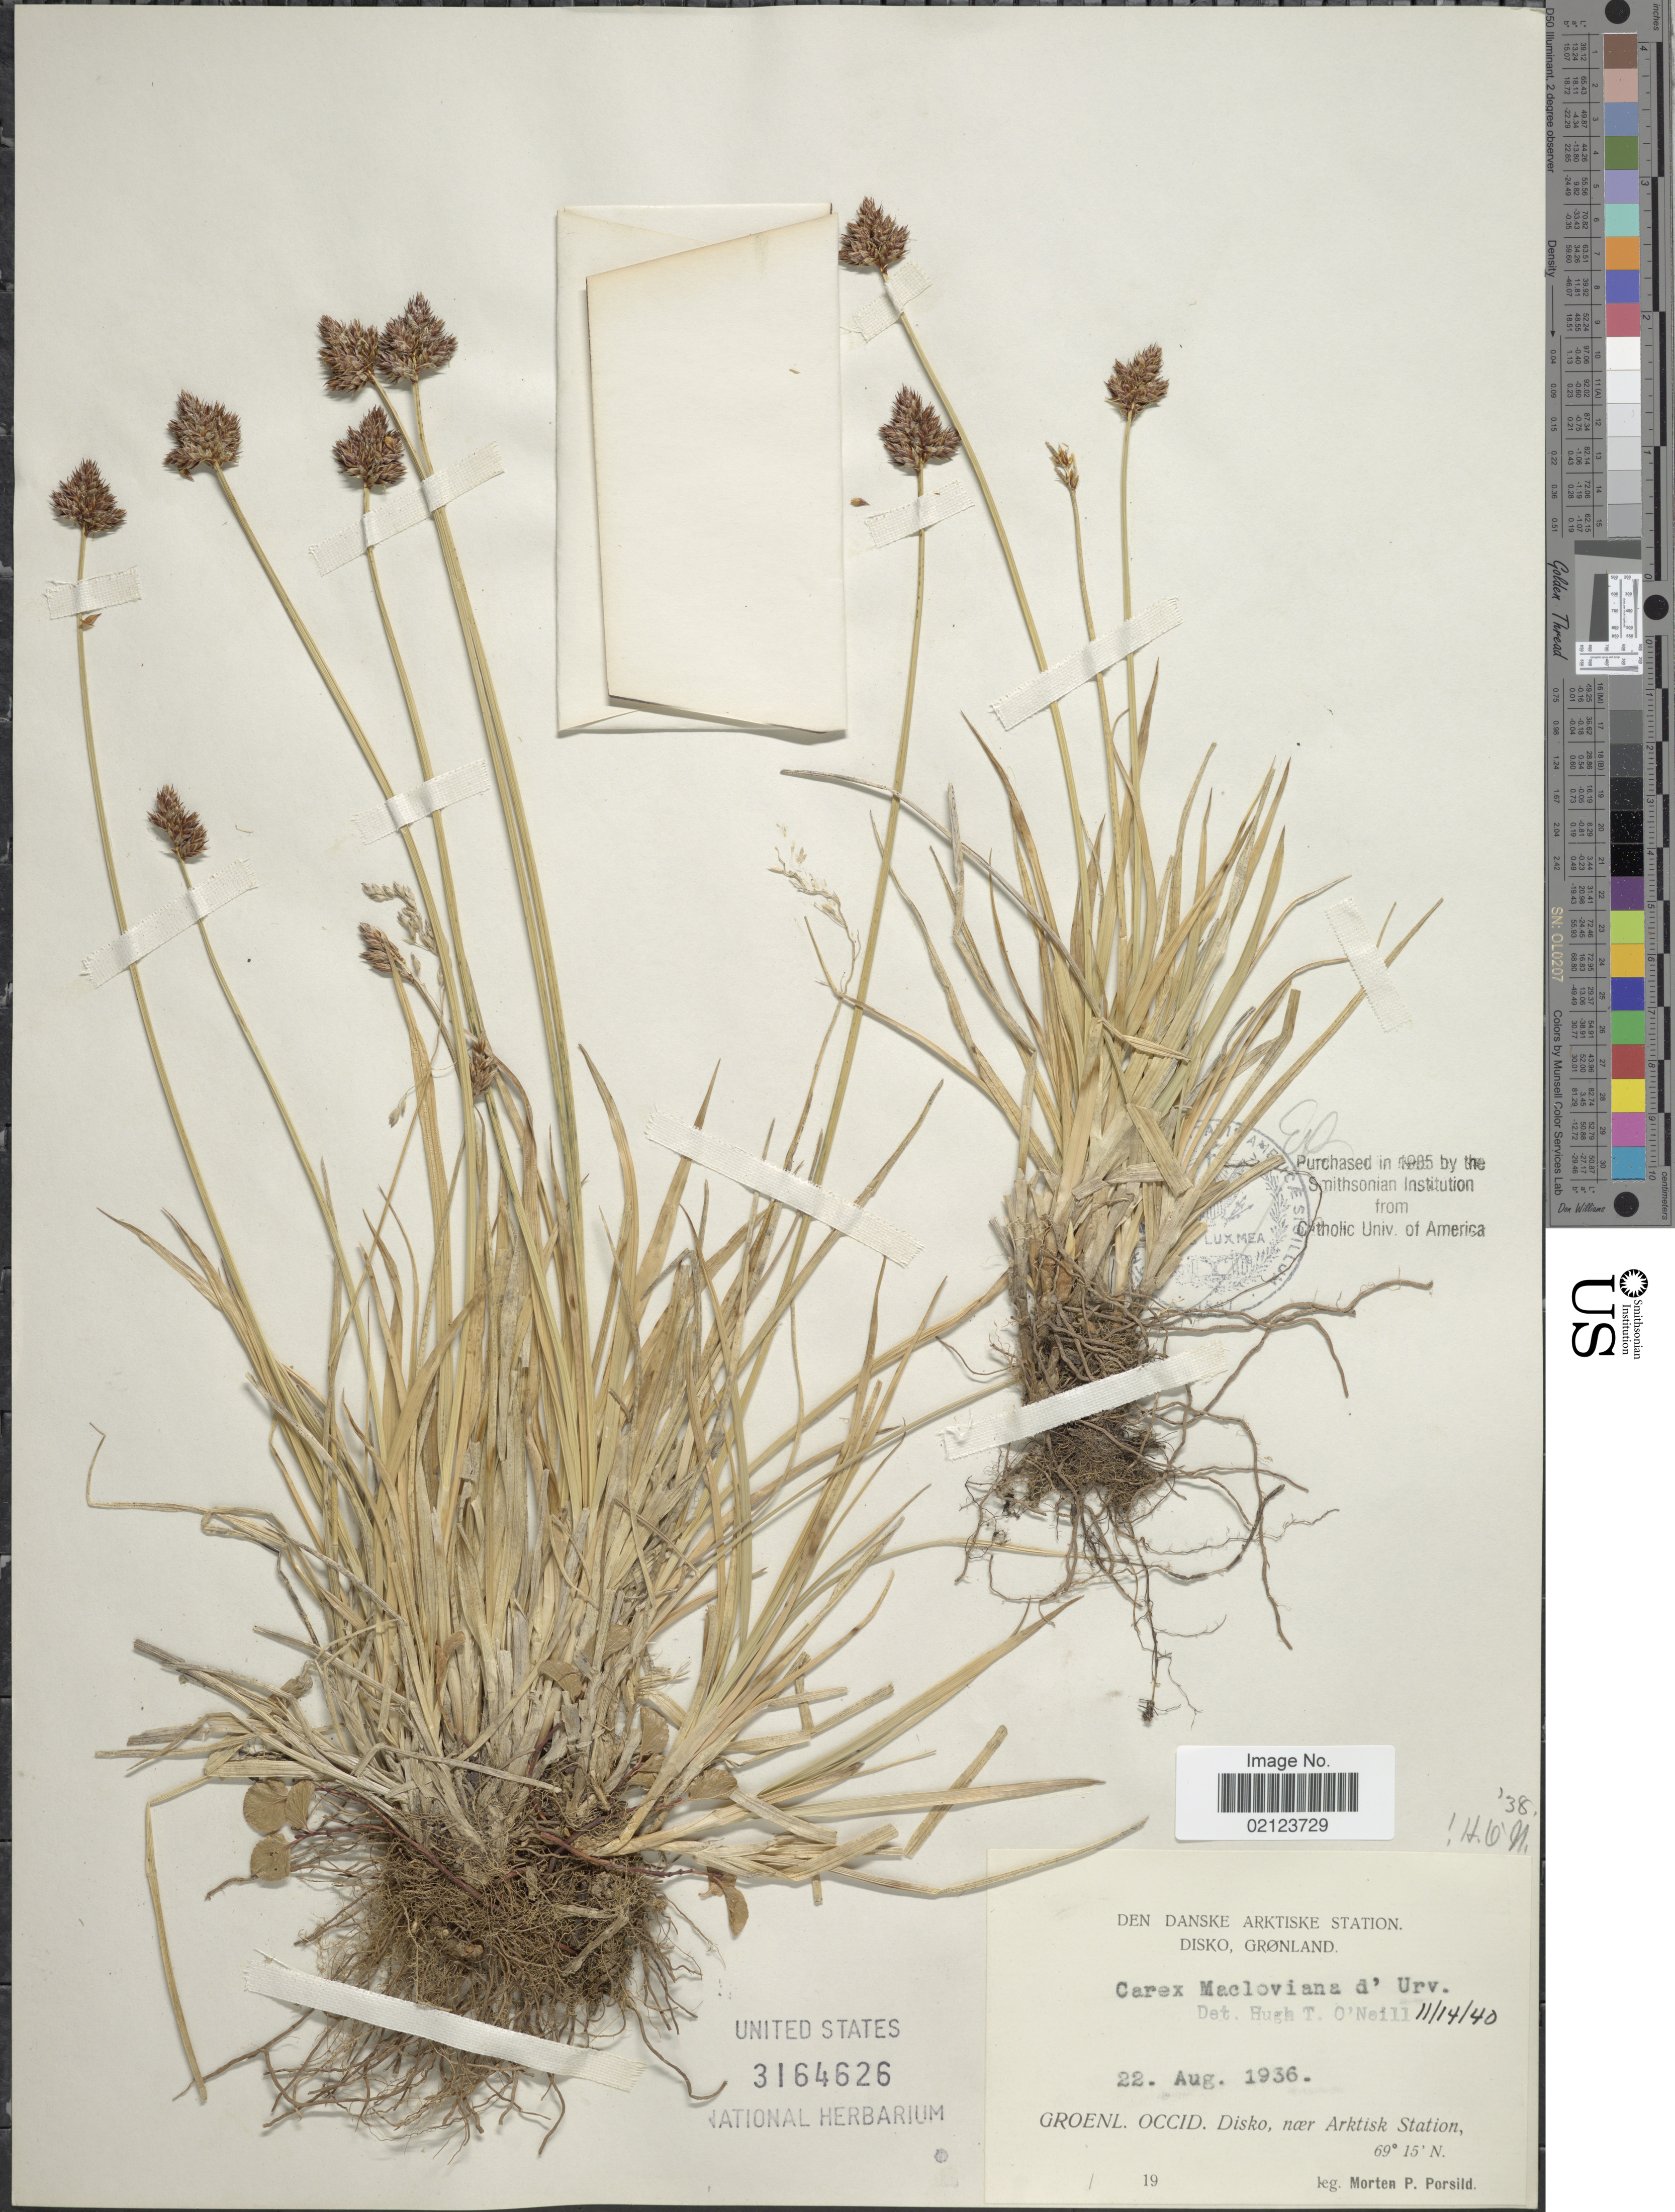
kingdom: Plantae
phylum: Tracheophyta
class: Liliopsida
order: Poales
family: Cyperaceae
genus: Carex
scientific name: Carex macloviana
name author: d'Urv.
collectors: M. P. Porsild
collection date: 1936-08-22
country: Greenland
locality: Den Danske Arktiske Station. Disko, Gronland. Groenl. Occid. Disko, near Arktisk Station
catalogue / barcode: US 3164626